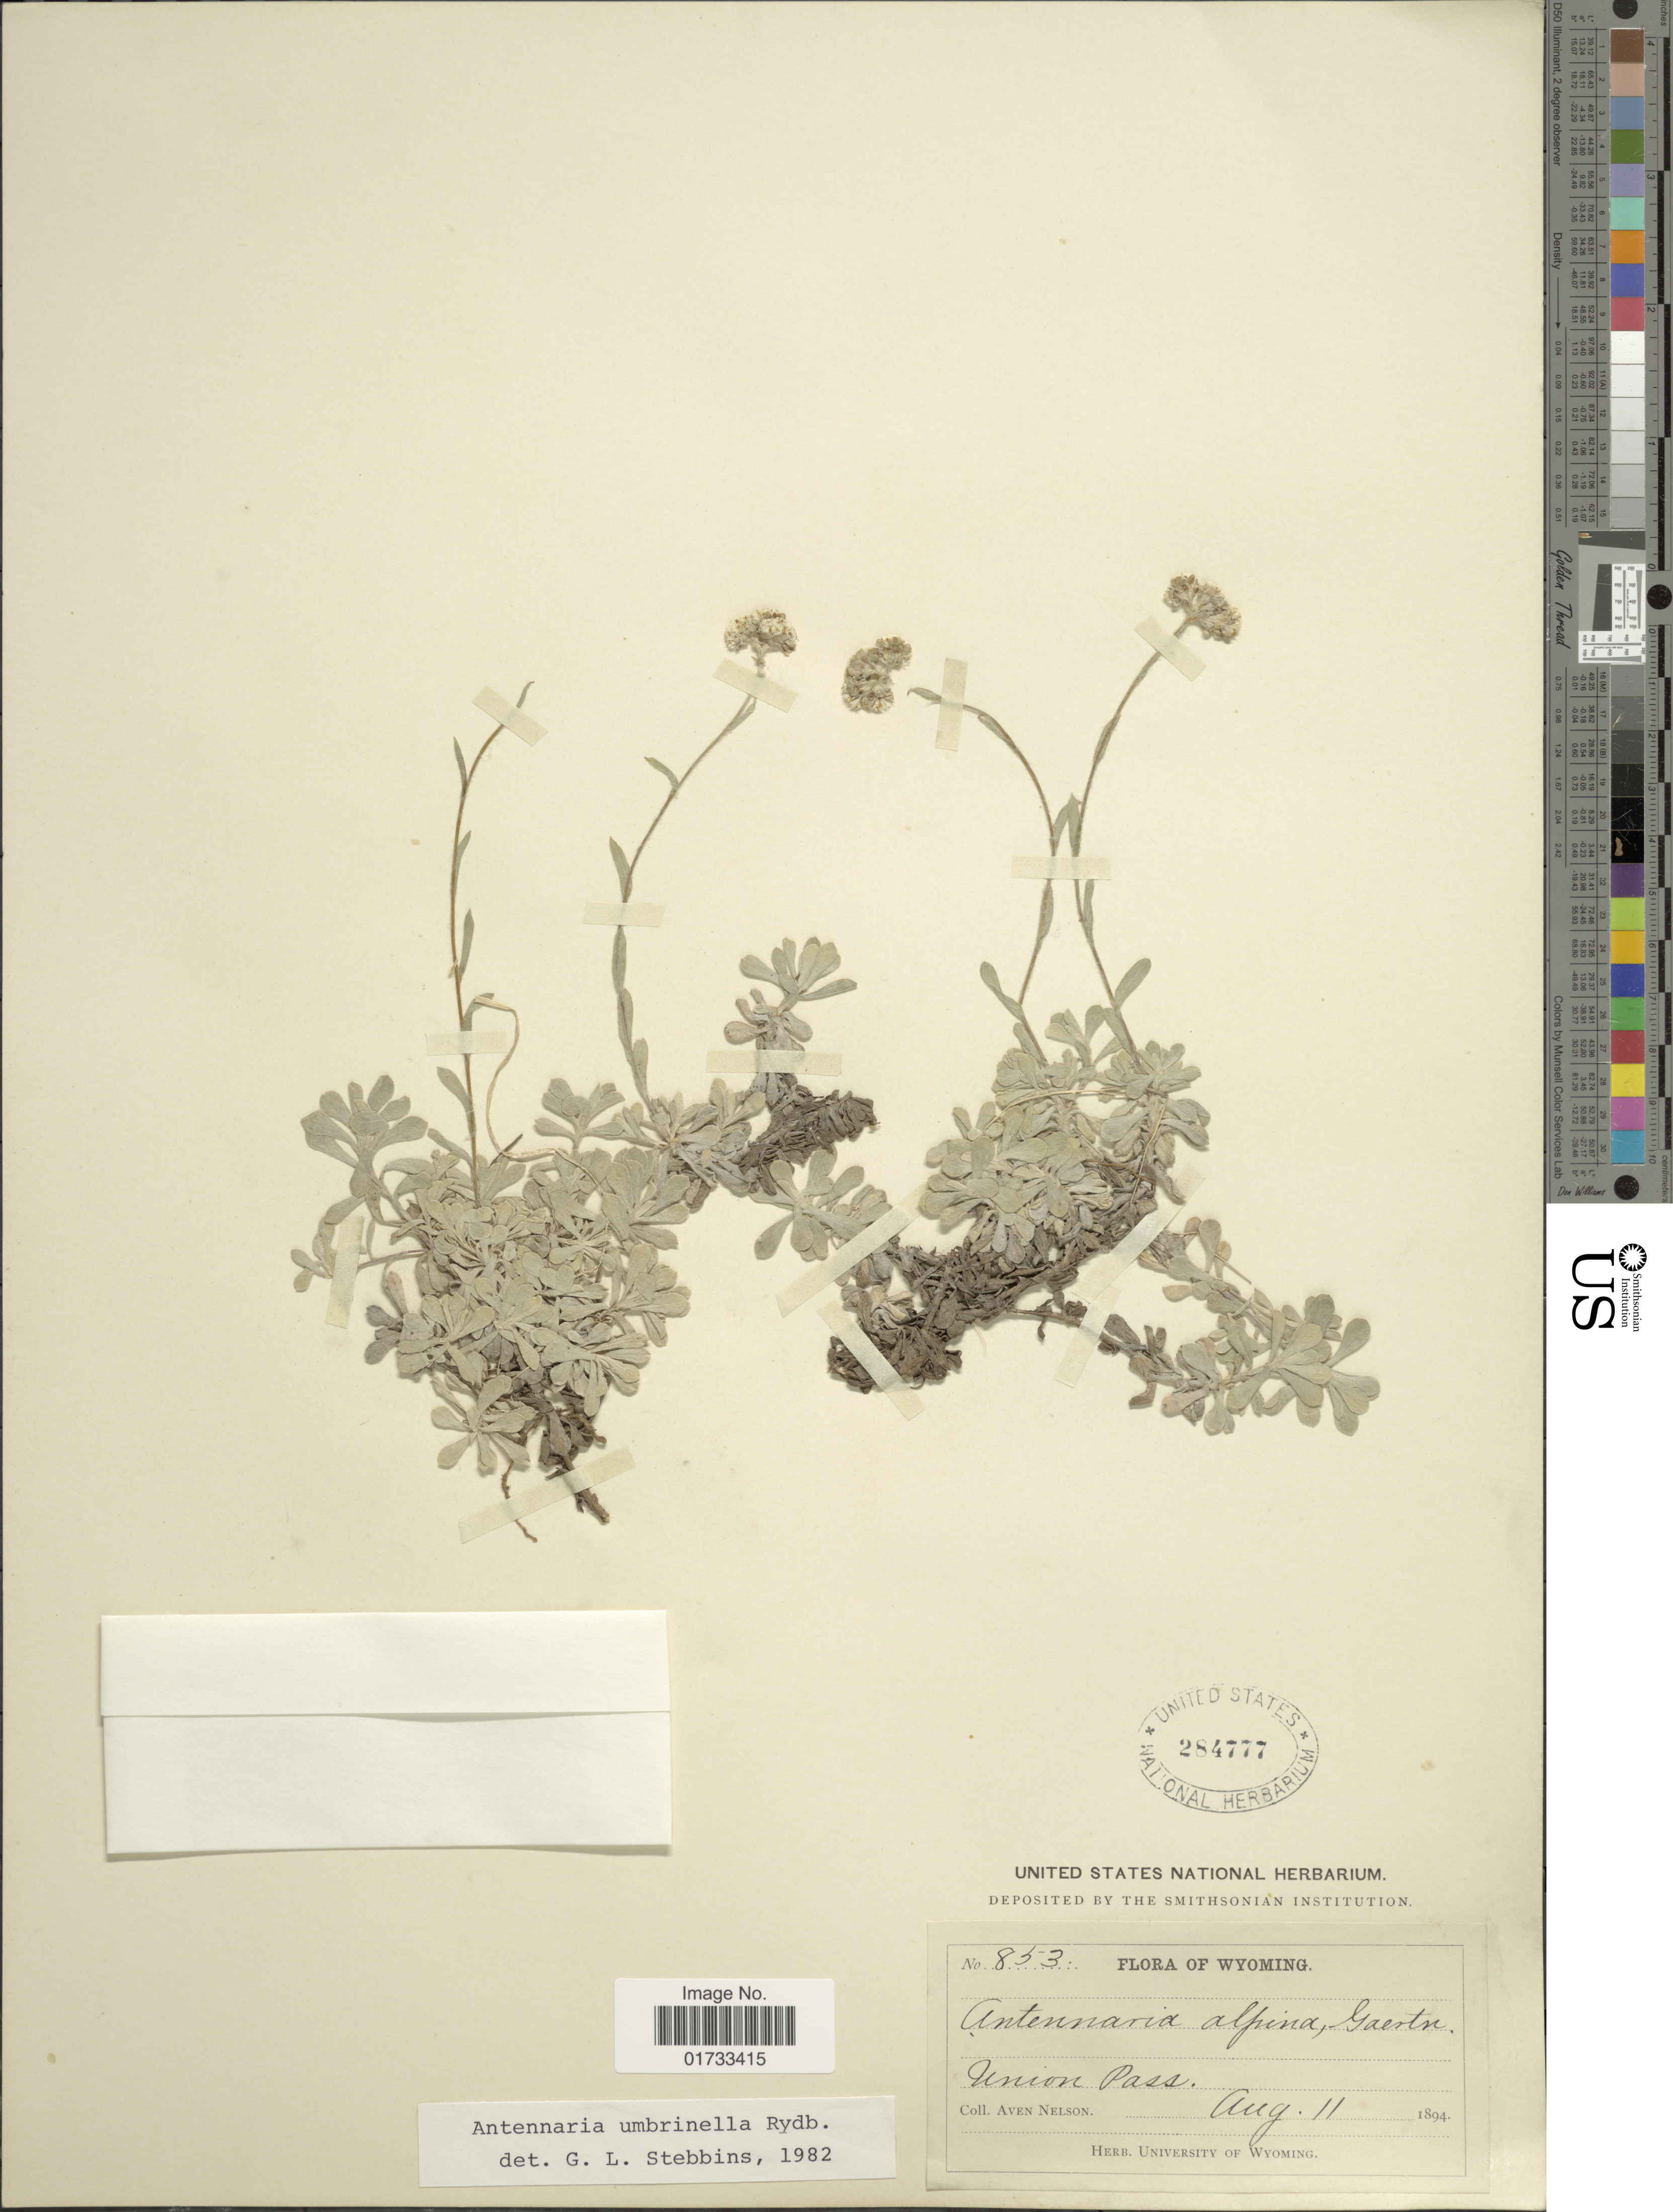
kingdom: Plantae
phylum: Tracheophyta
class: Magnoliopsida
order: Asterales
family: Asteraceae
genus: Antennaria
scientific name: Antennaria umbrinella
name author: Rydb.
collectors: A. Nelson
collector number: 853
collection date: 1894-08-11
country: United States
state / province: Wyoming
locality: Union Pass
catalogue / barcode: US 284777